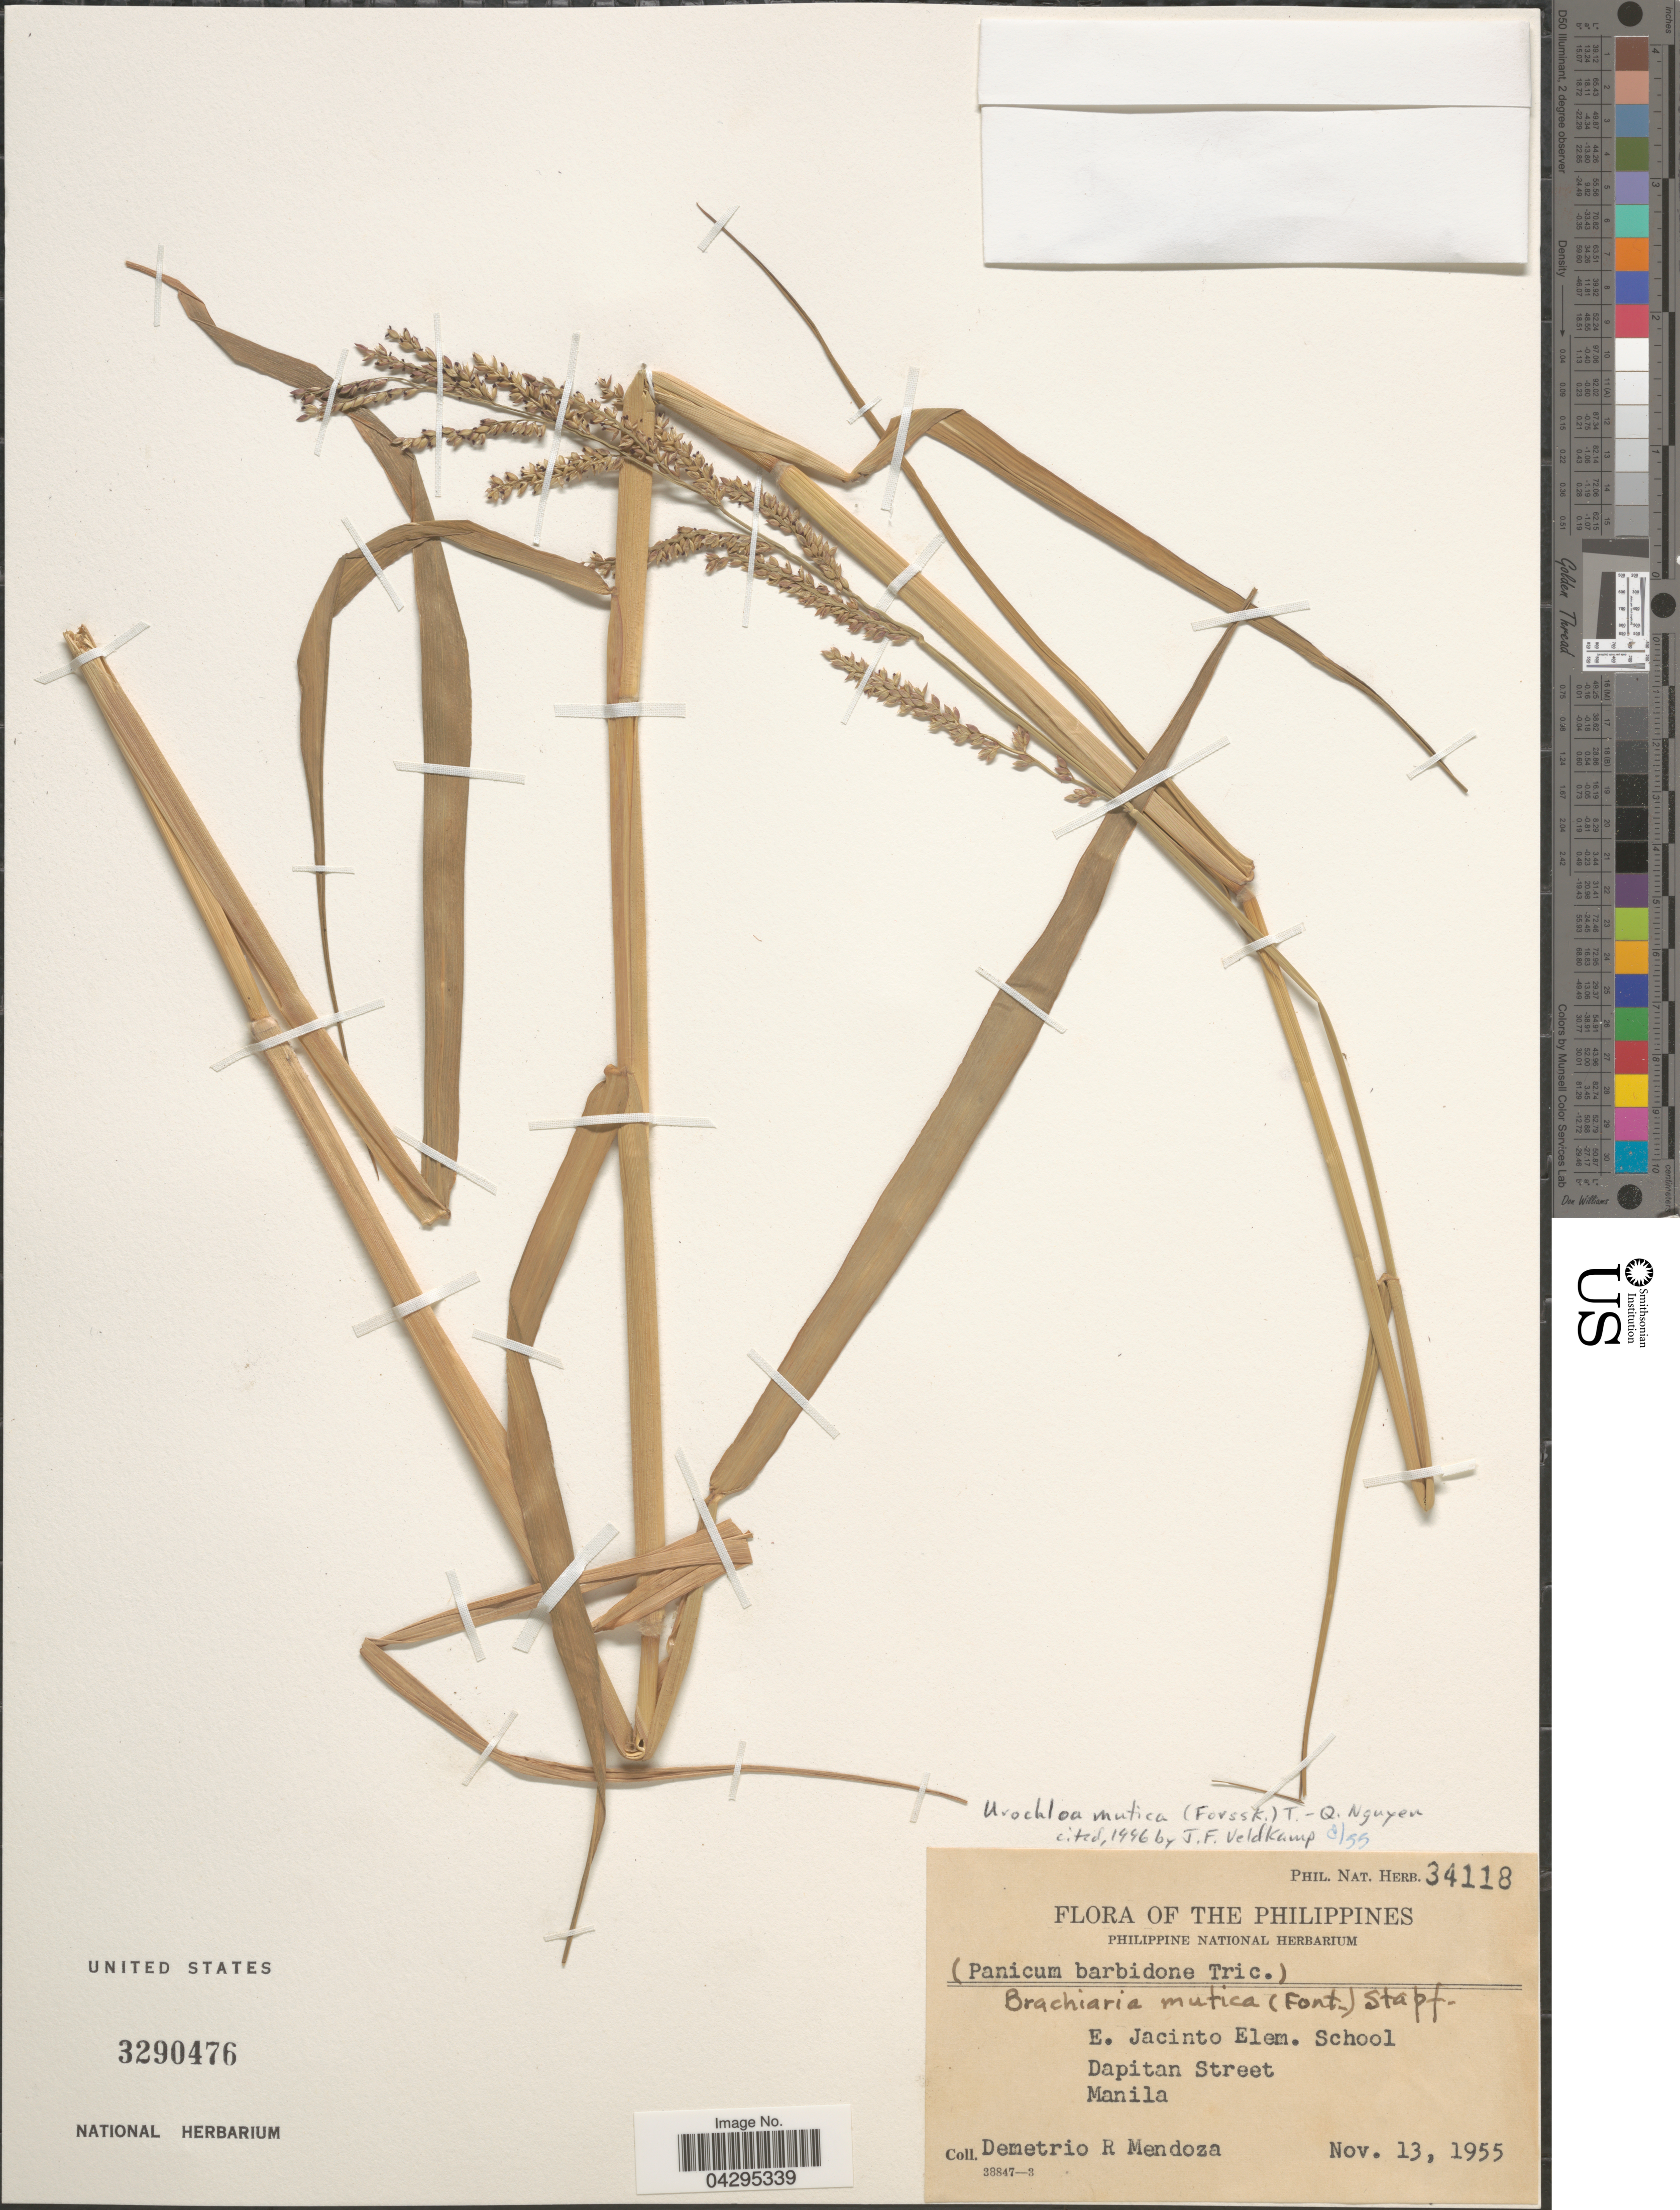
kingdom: Plantae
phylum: Tracheophyta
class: Liliopsida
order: Poales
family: Poaceae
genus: Urochloa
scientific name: Urochloa mutica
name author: (Forssk.) T.Q. Nguyen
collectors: D. Mendoza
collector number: Phil. Nat. Herb. 34118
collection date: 1955-11-13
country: Philippines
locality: E. Jacinto Elem. School. Dapitan Street. Manila.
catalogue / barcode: US 3290476